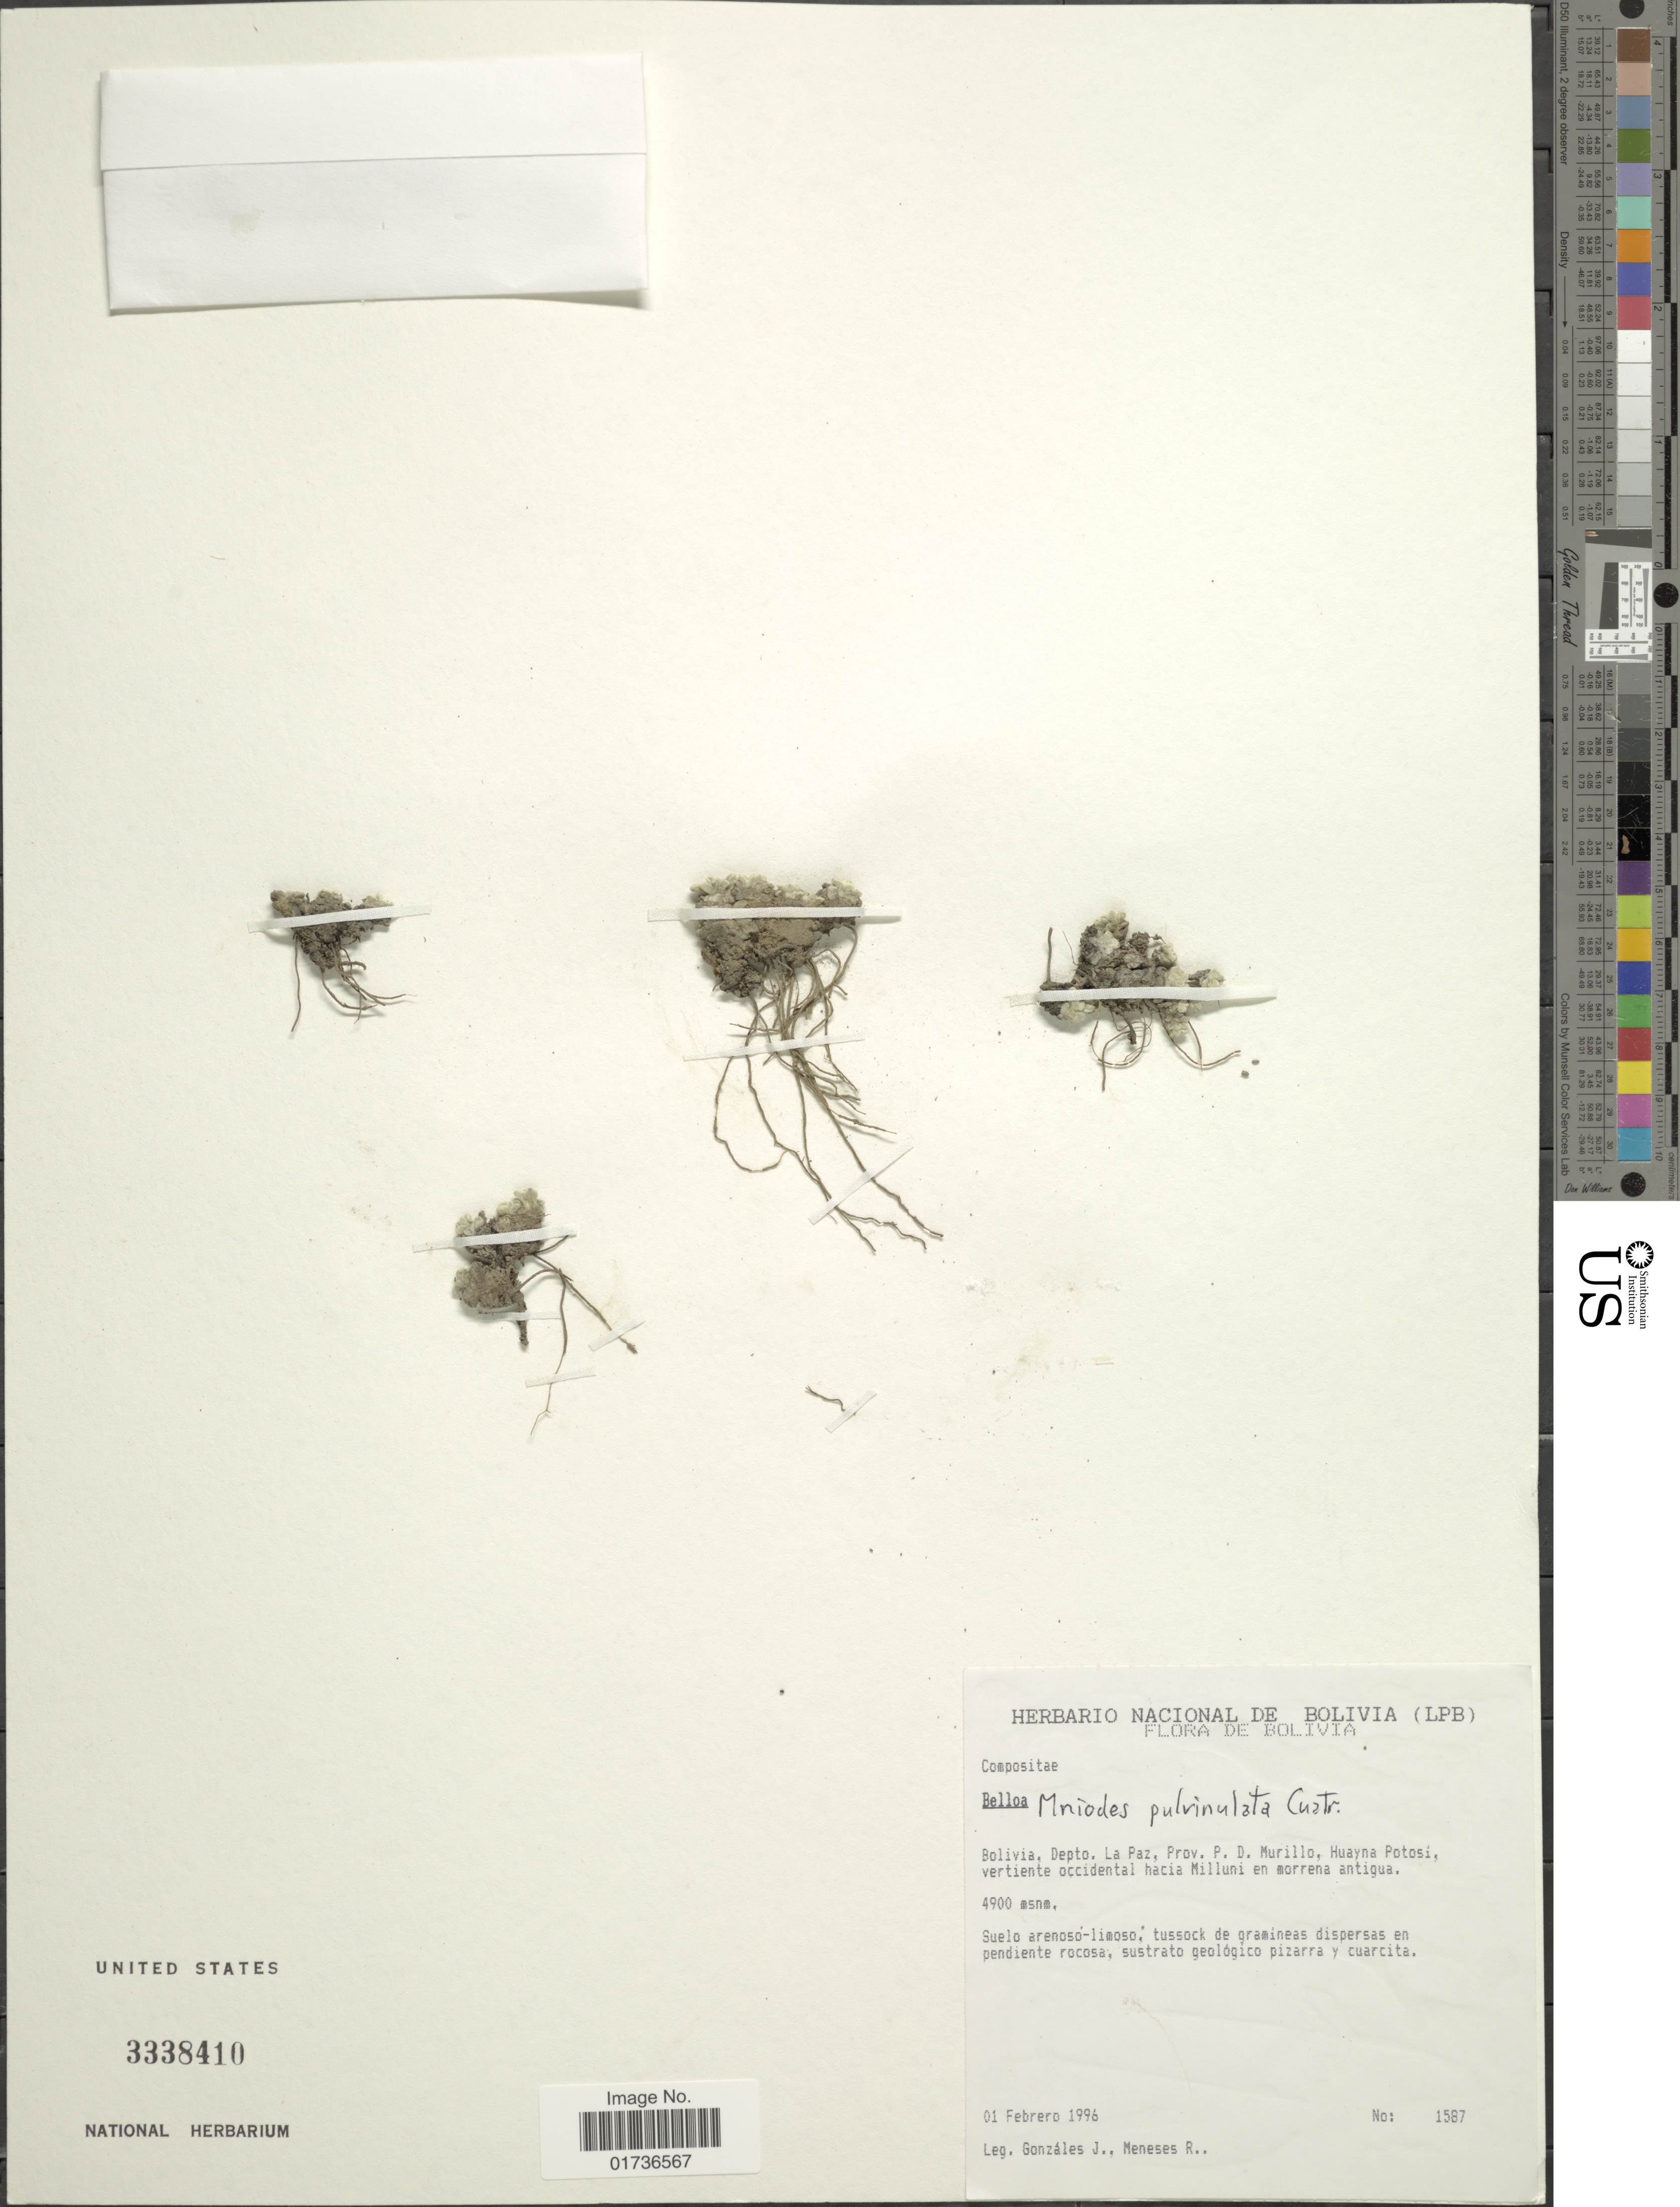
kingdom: Plantae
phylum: Tracheophyta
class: Magnoliopsida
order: Asterales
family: Asteraceae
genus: Belloa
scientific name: Belloa schultzii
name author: (Wedd.) Cabrera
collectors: J. Gonzales & R. I. Meneses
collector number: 1587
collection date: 1996-02-01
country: Bolivia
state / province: La Paz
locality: Depto. La Paz, Prov. P.D. Murillo, Huayna Potosi, verteinte occidental hacia Milluni en morrena antigua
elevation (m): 4900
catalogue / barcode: US 3338410